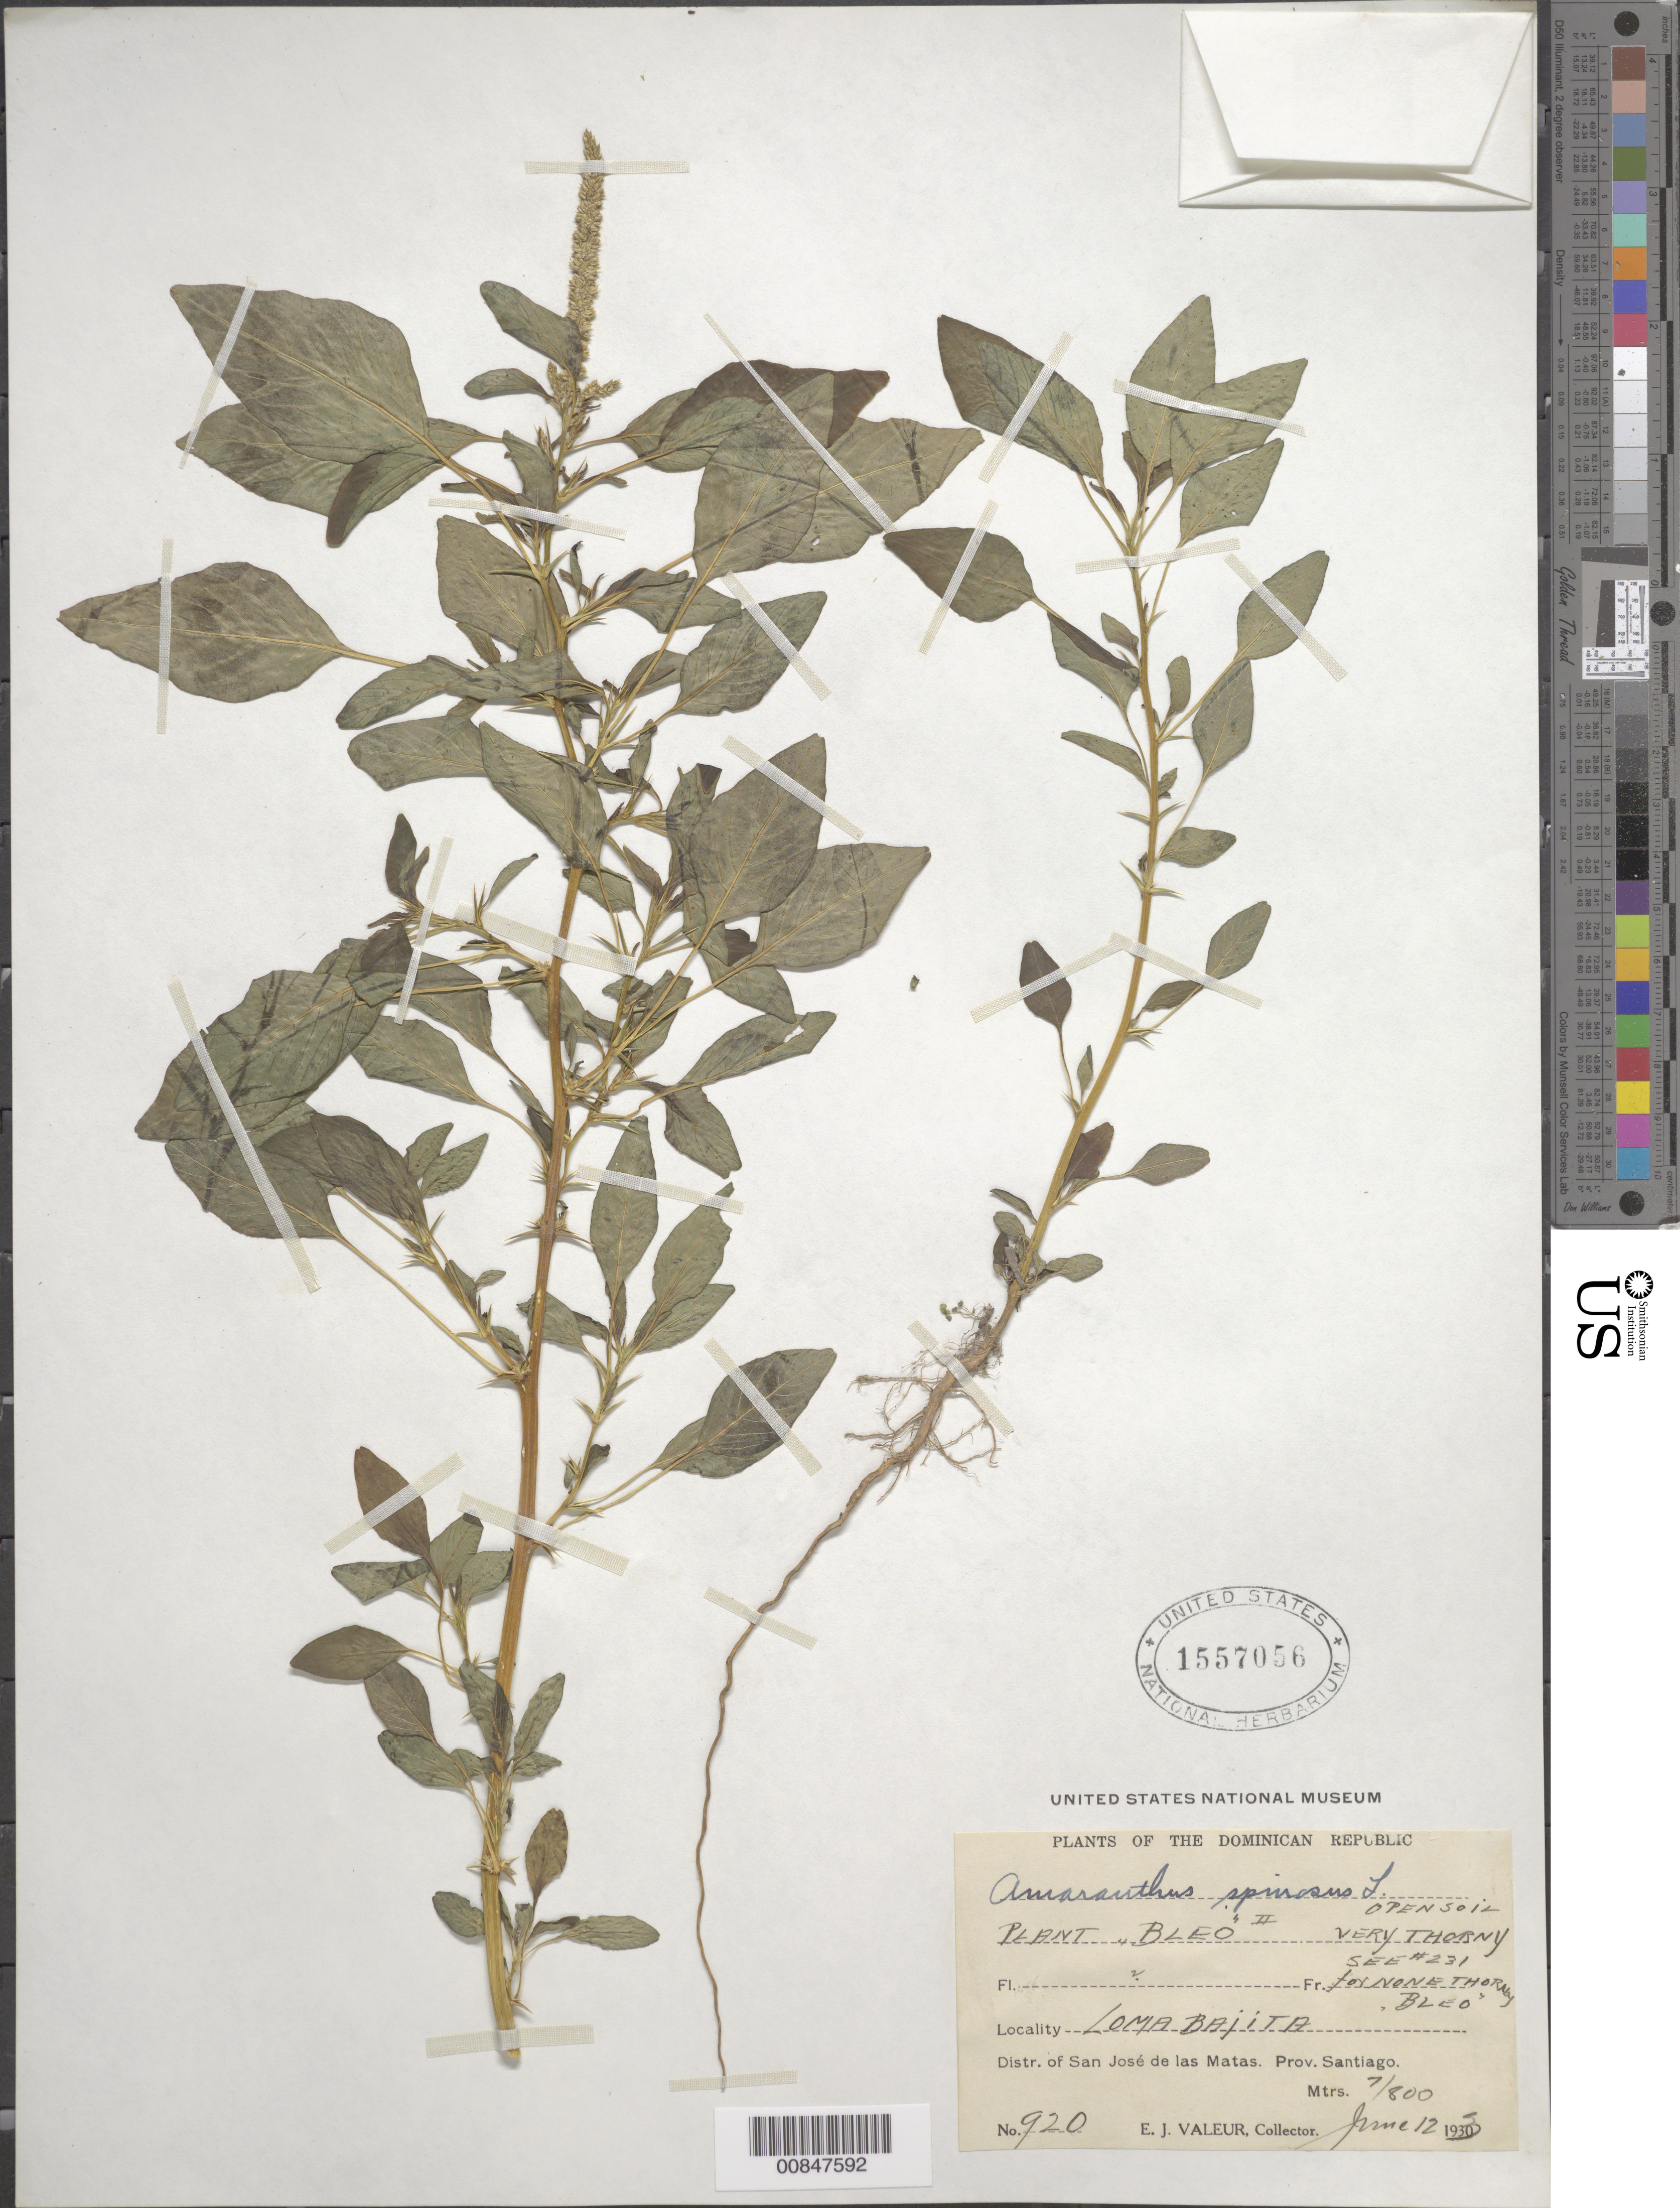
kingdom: Plantae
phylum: Tracheophyta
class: Magnoliopsida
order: Caryophyllales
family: Amaranthaceae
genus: Amaranthus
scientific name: Amaranthus spinosus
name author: L.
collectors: E. Valeur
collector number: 920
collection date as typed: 12 Jun 1933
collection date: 1933-06-12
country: Dominican Republic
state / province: Santiago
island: Hispaniola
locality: Loma Bajita, Distr. of San José de las Matas.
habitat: Open soil.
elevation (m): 700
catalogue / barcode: US 1557056